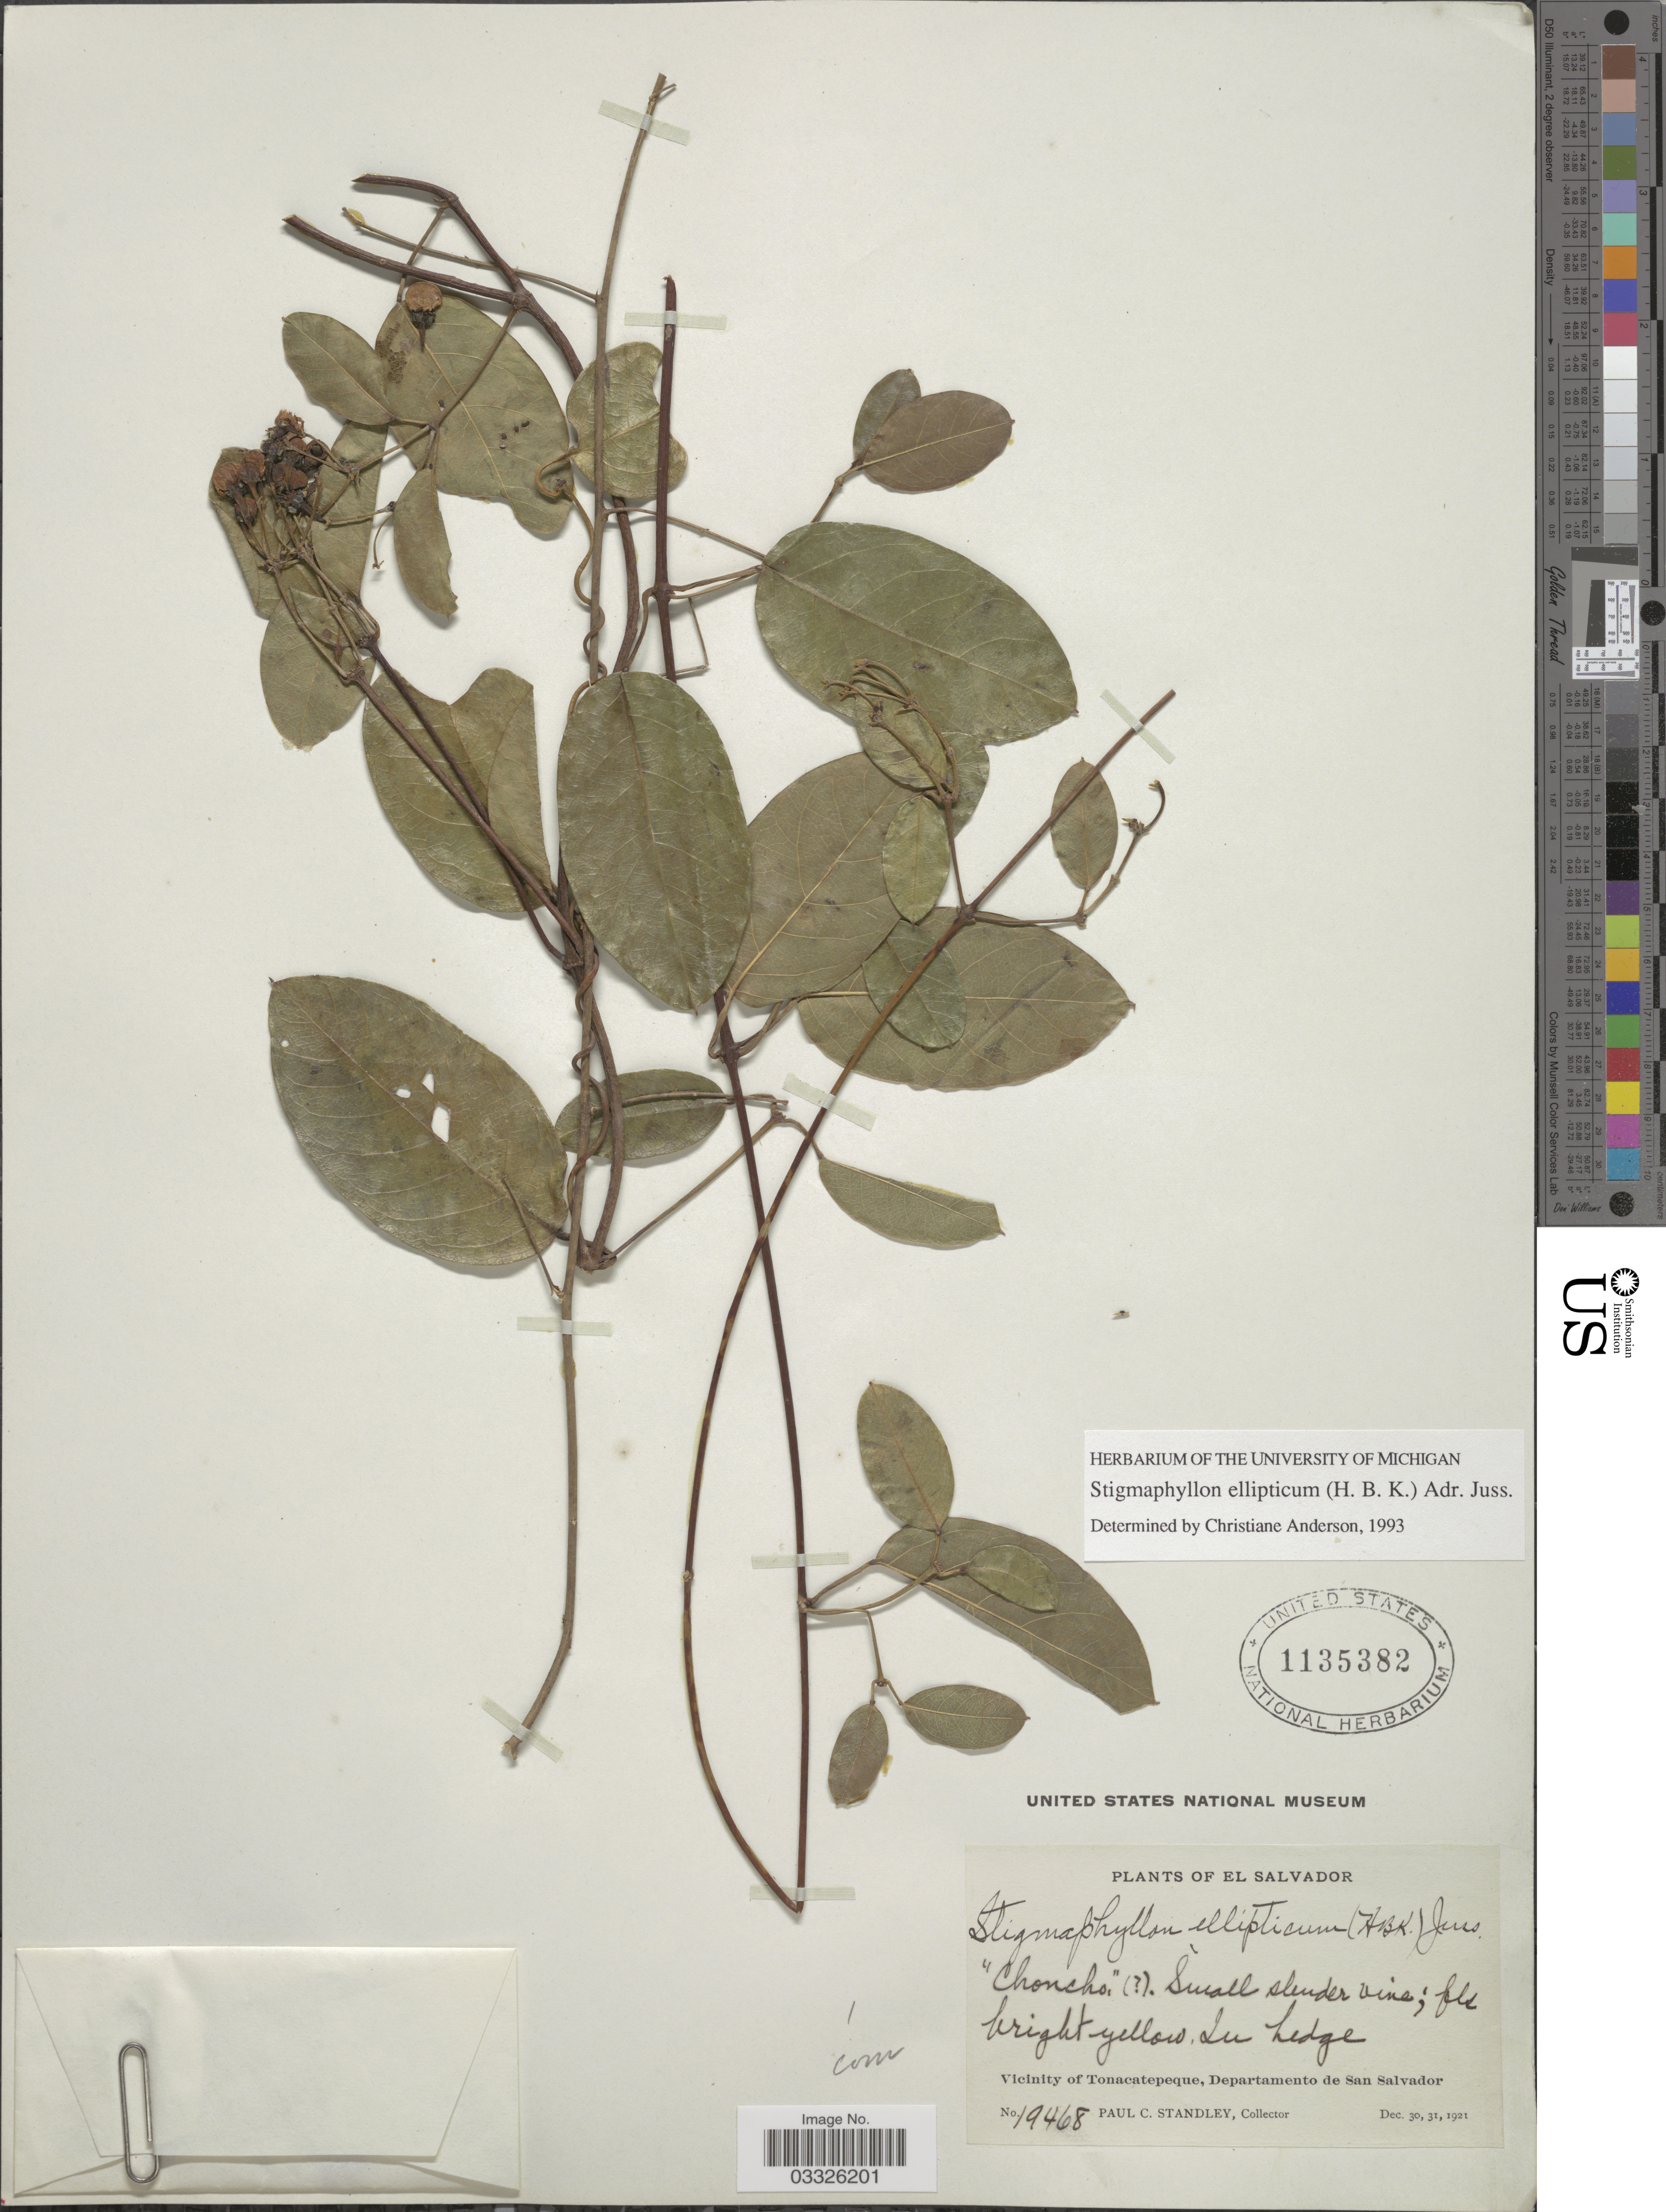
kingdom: Plantae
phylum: Tracheophyta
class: Magnoliopsida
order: Malpighiales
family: Malpighiaceae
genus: Stigmaphyllon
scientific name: Stigmaphyllon ellipticum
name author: (Kunth) A. Juss.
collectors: P. C. Standley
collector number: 19468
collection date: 1921-12-30/1921-12-31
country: El Salvador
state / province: San Salvador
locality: Vicinity of Tonacatepeque, Departamento de San Salvador.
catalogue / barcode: US 1135382